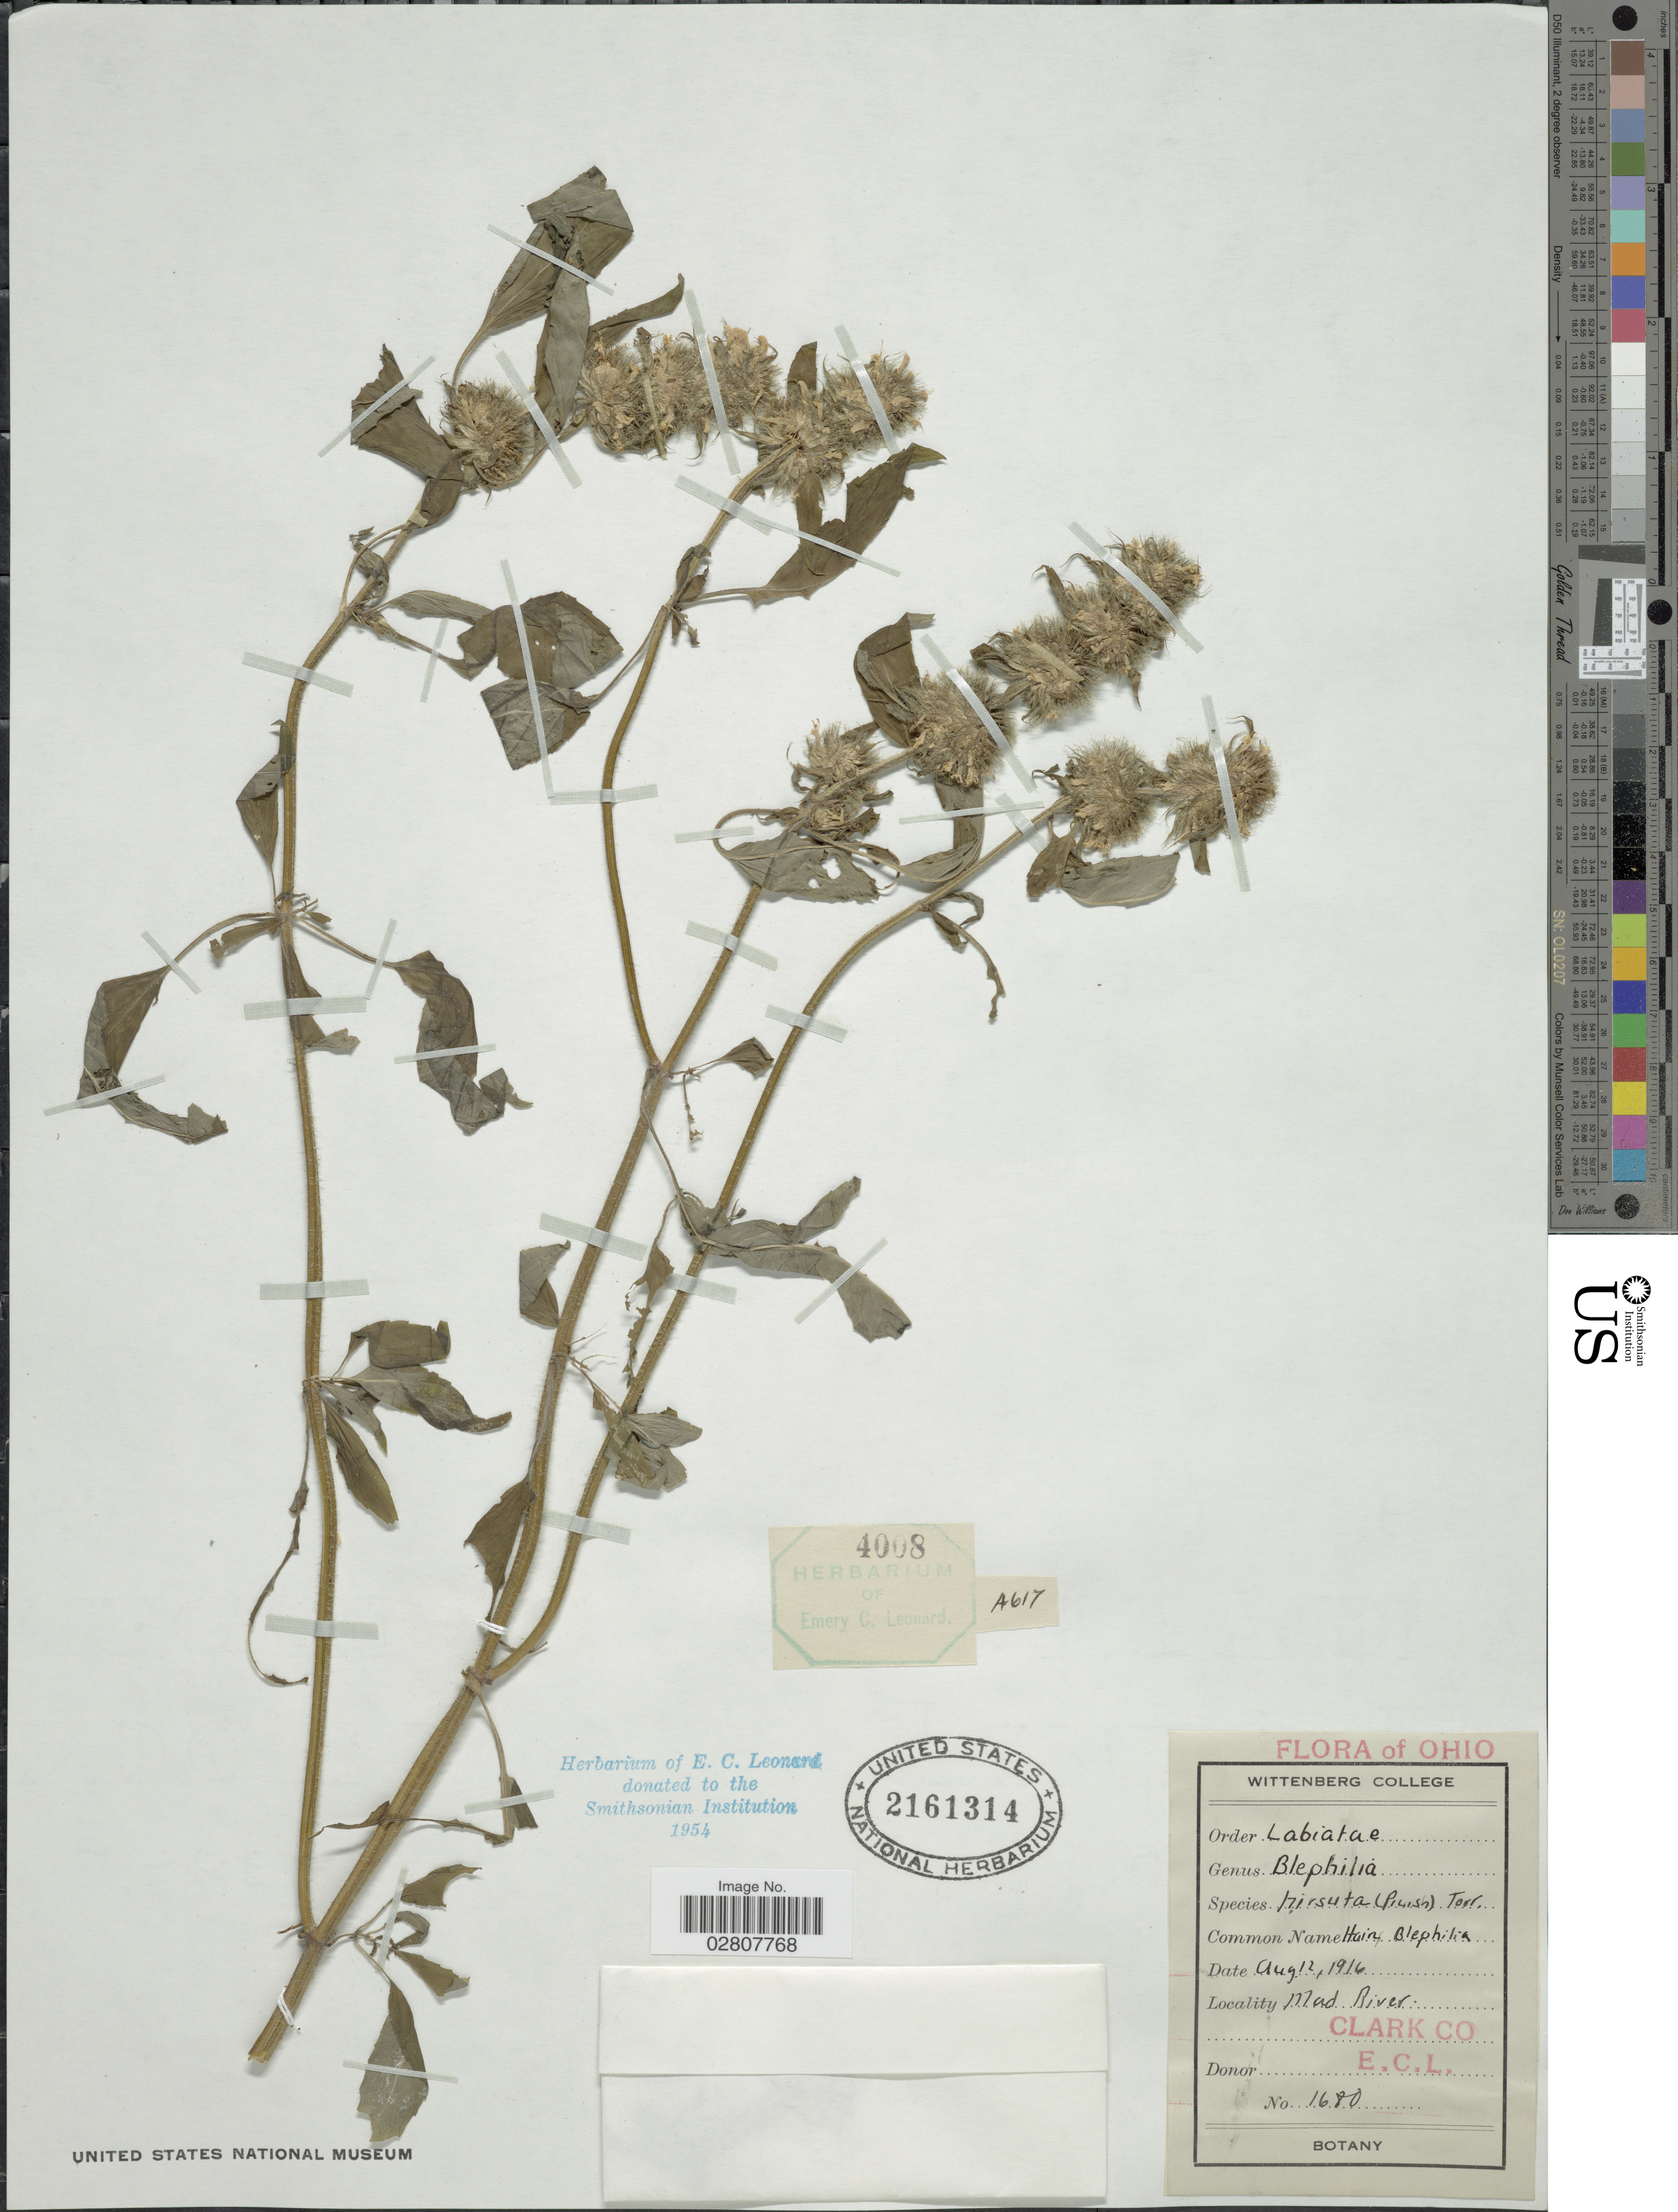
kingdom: Plantae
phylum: Tracheophyta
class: Magnoliopsida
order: Lamiales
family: Lamiaceae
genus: Blephilia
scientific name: Blephilia hirsuta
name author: (Pursh) Benth.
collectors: E. C. Leonard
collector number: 1680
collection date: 1916-08-12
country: United States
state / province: Ohio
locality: Mad River. Clark Co.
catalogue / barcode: US 2161314